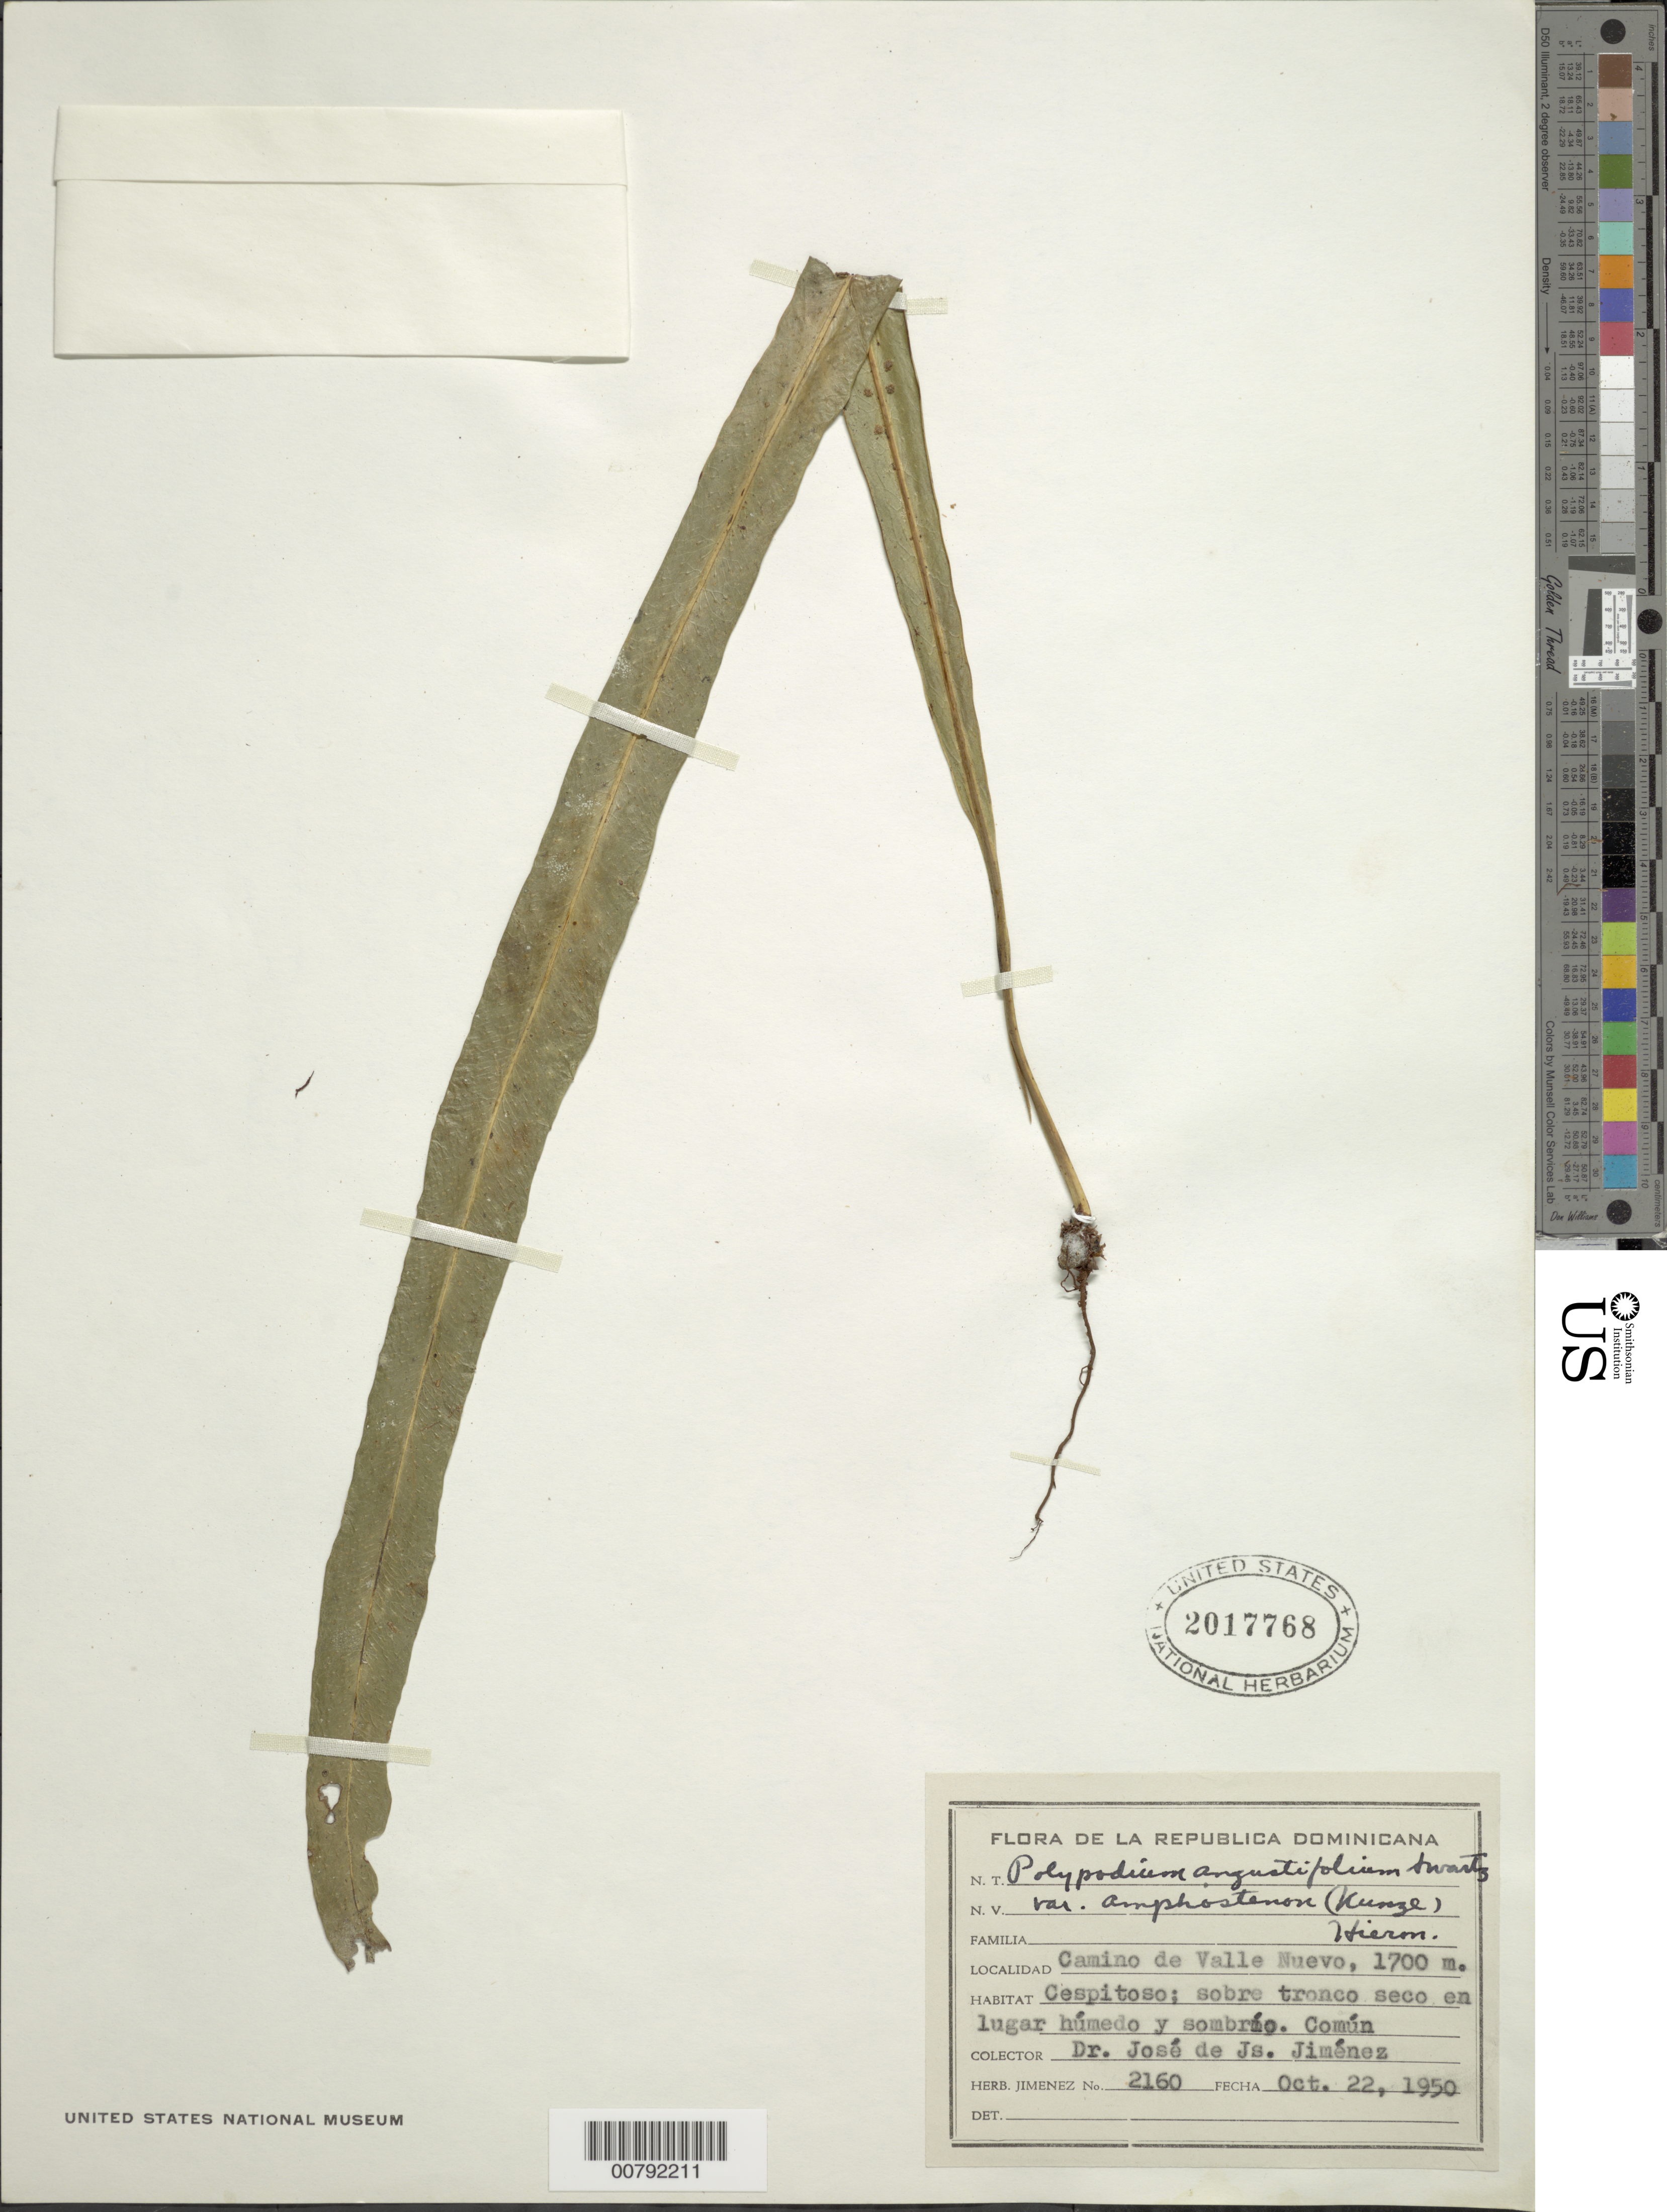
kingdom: Plantae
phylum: Tracheophyta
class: Polypodiopsida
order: Polypodiales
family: Polypodiaceae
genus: Campyloneurum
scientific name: Campyloneurum angustifolium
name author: (Sw.) Fée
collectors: J. J. Jiménez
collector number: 2160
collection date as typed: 22 Oct 1950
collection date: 1950-10-22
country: Dominican Republic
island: Hispaniola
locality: Valle Nuevo, camino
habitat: Sobre tronco seco en lugar humedo y sombrio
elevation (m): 1700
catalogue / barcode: US 2017768